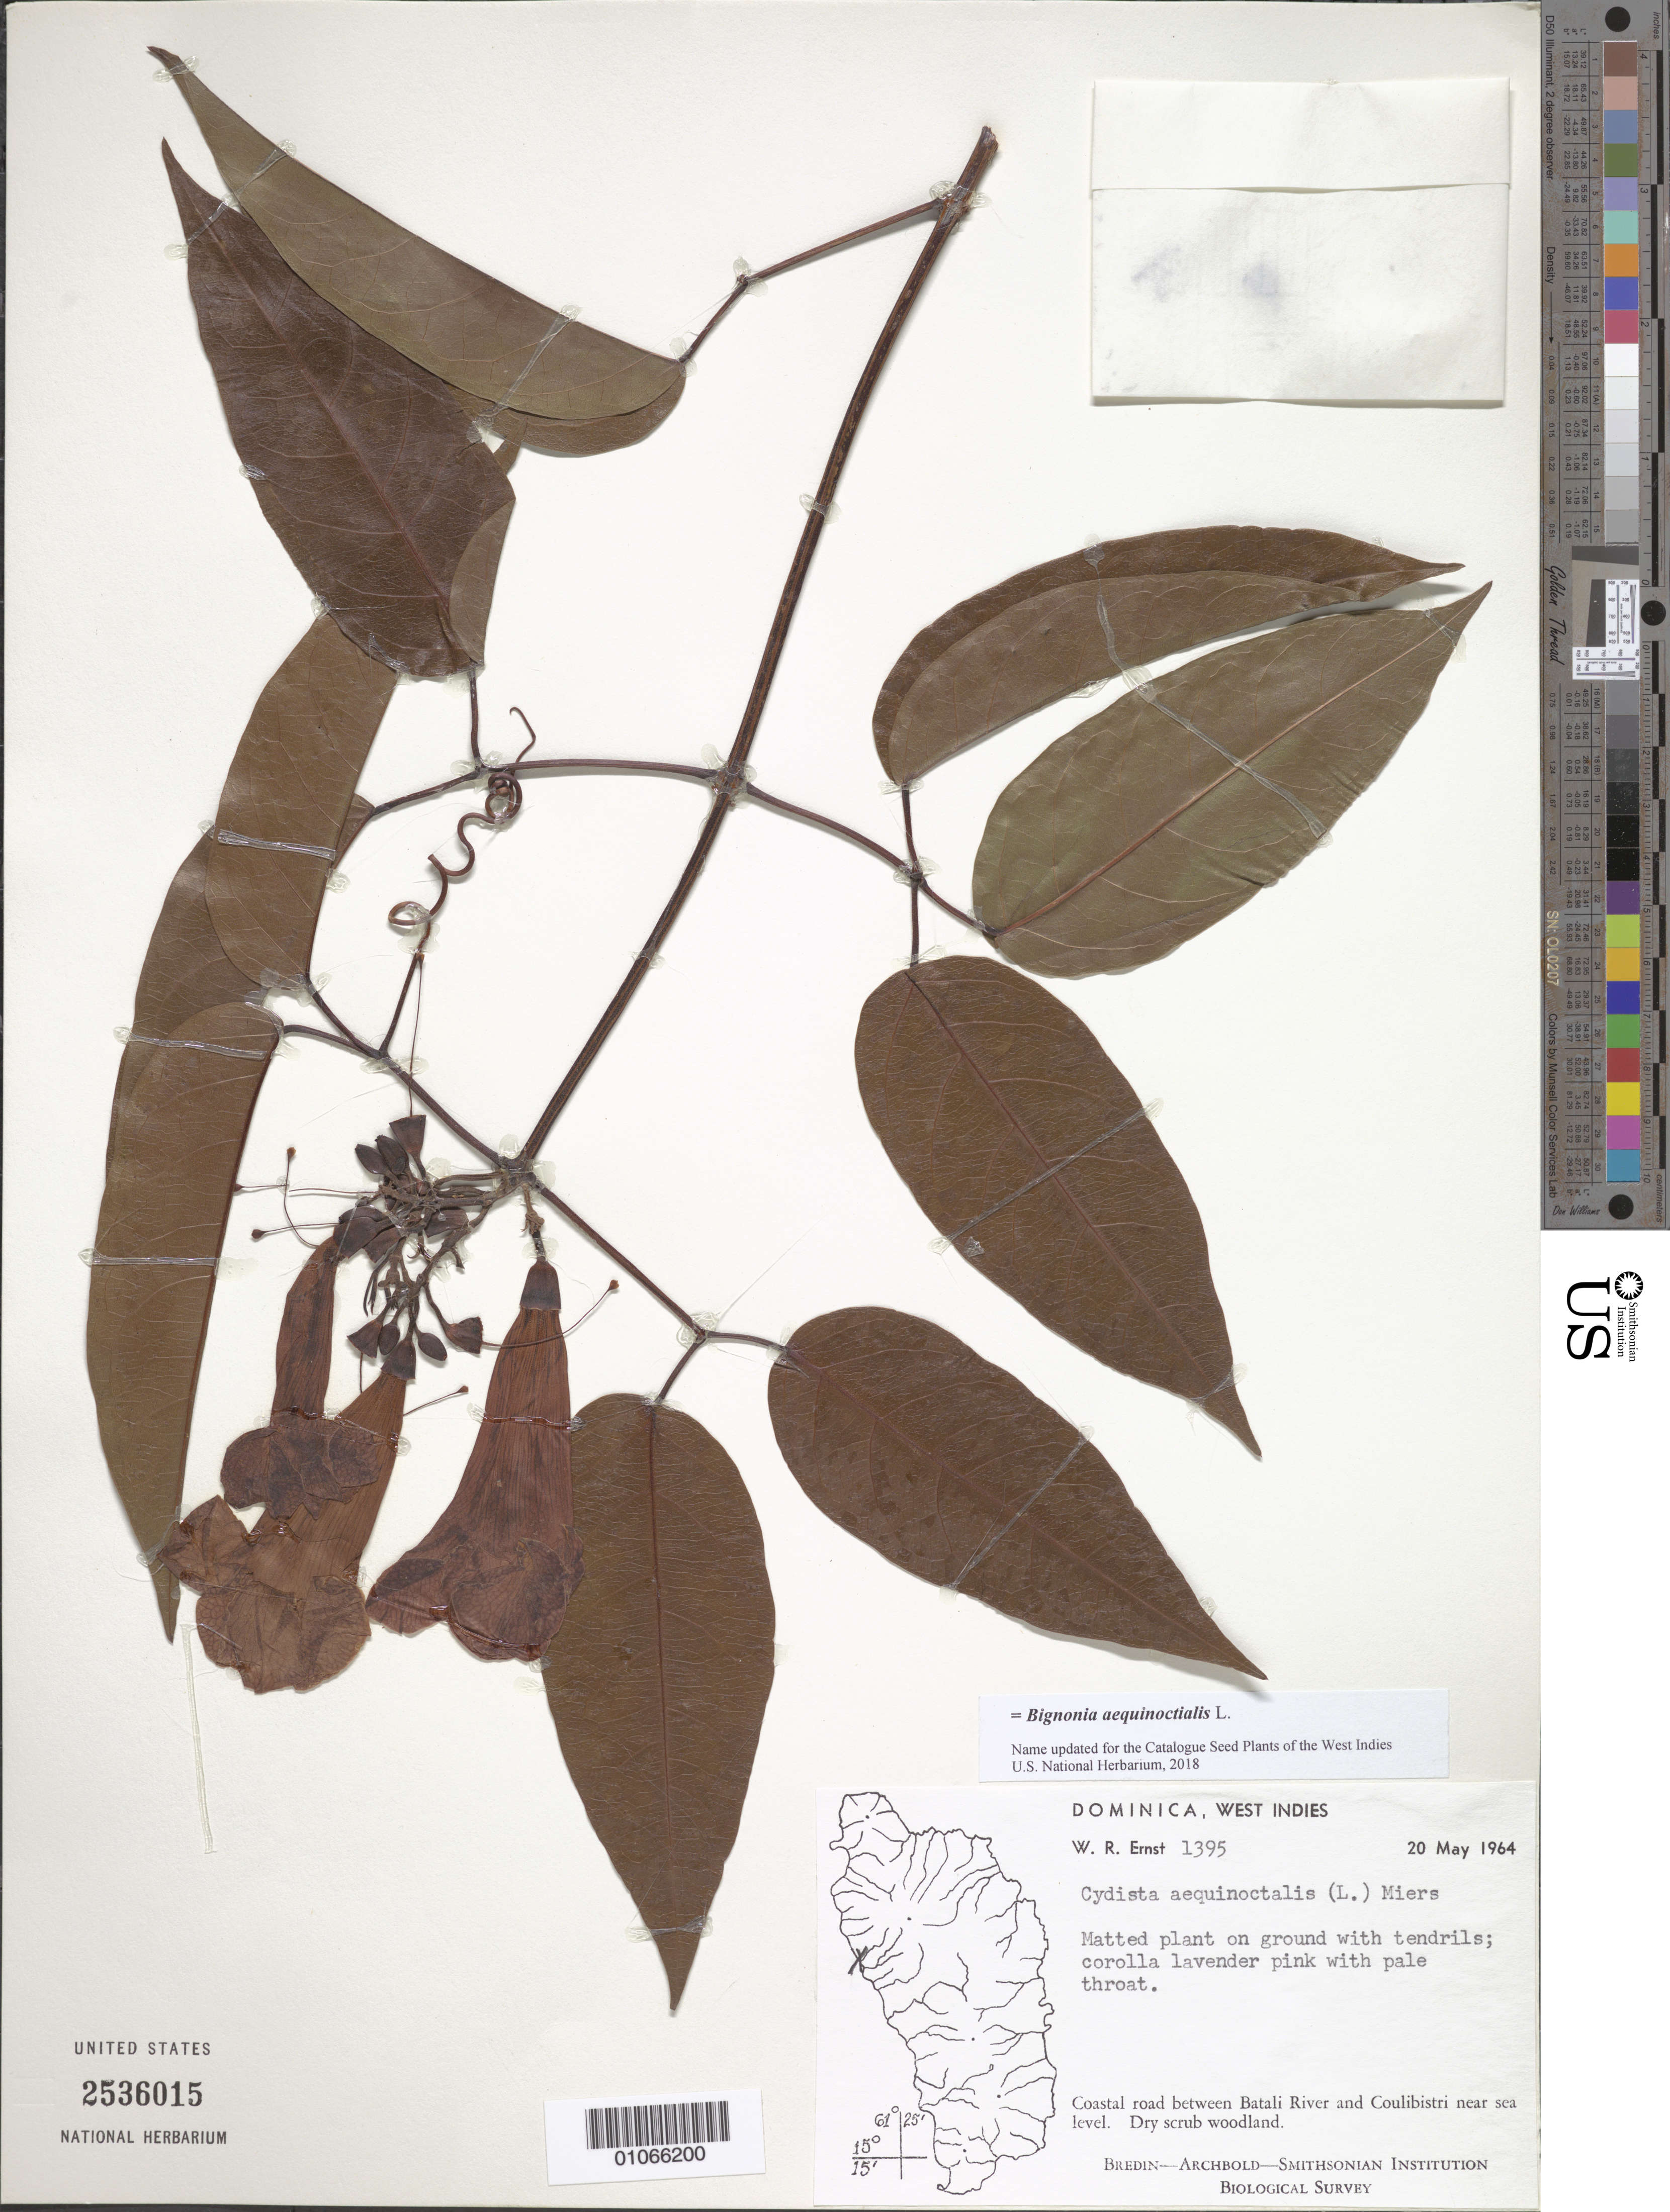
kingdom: Plantae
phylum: Tracheophyta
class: Magnoliopsida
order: Lamiales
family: Bignoniaceae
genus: Bignonia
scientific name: Bignonia aequinoctialis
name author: L.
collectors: W. R. Ernst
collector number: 1395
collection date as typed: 20 May 1964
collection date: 1964-05-20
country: Dominica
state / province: St. Joseph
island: Dominica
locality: Coastal road between Batali River and Coulibistri near sea level. Dry scrub woodland.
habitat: Dry scrub woodland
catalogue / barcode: US 2536015